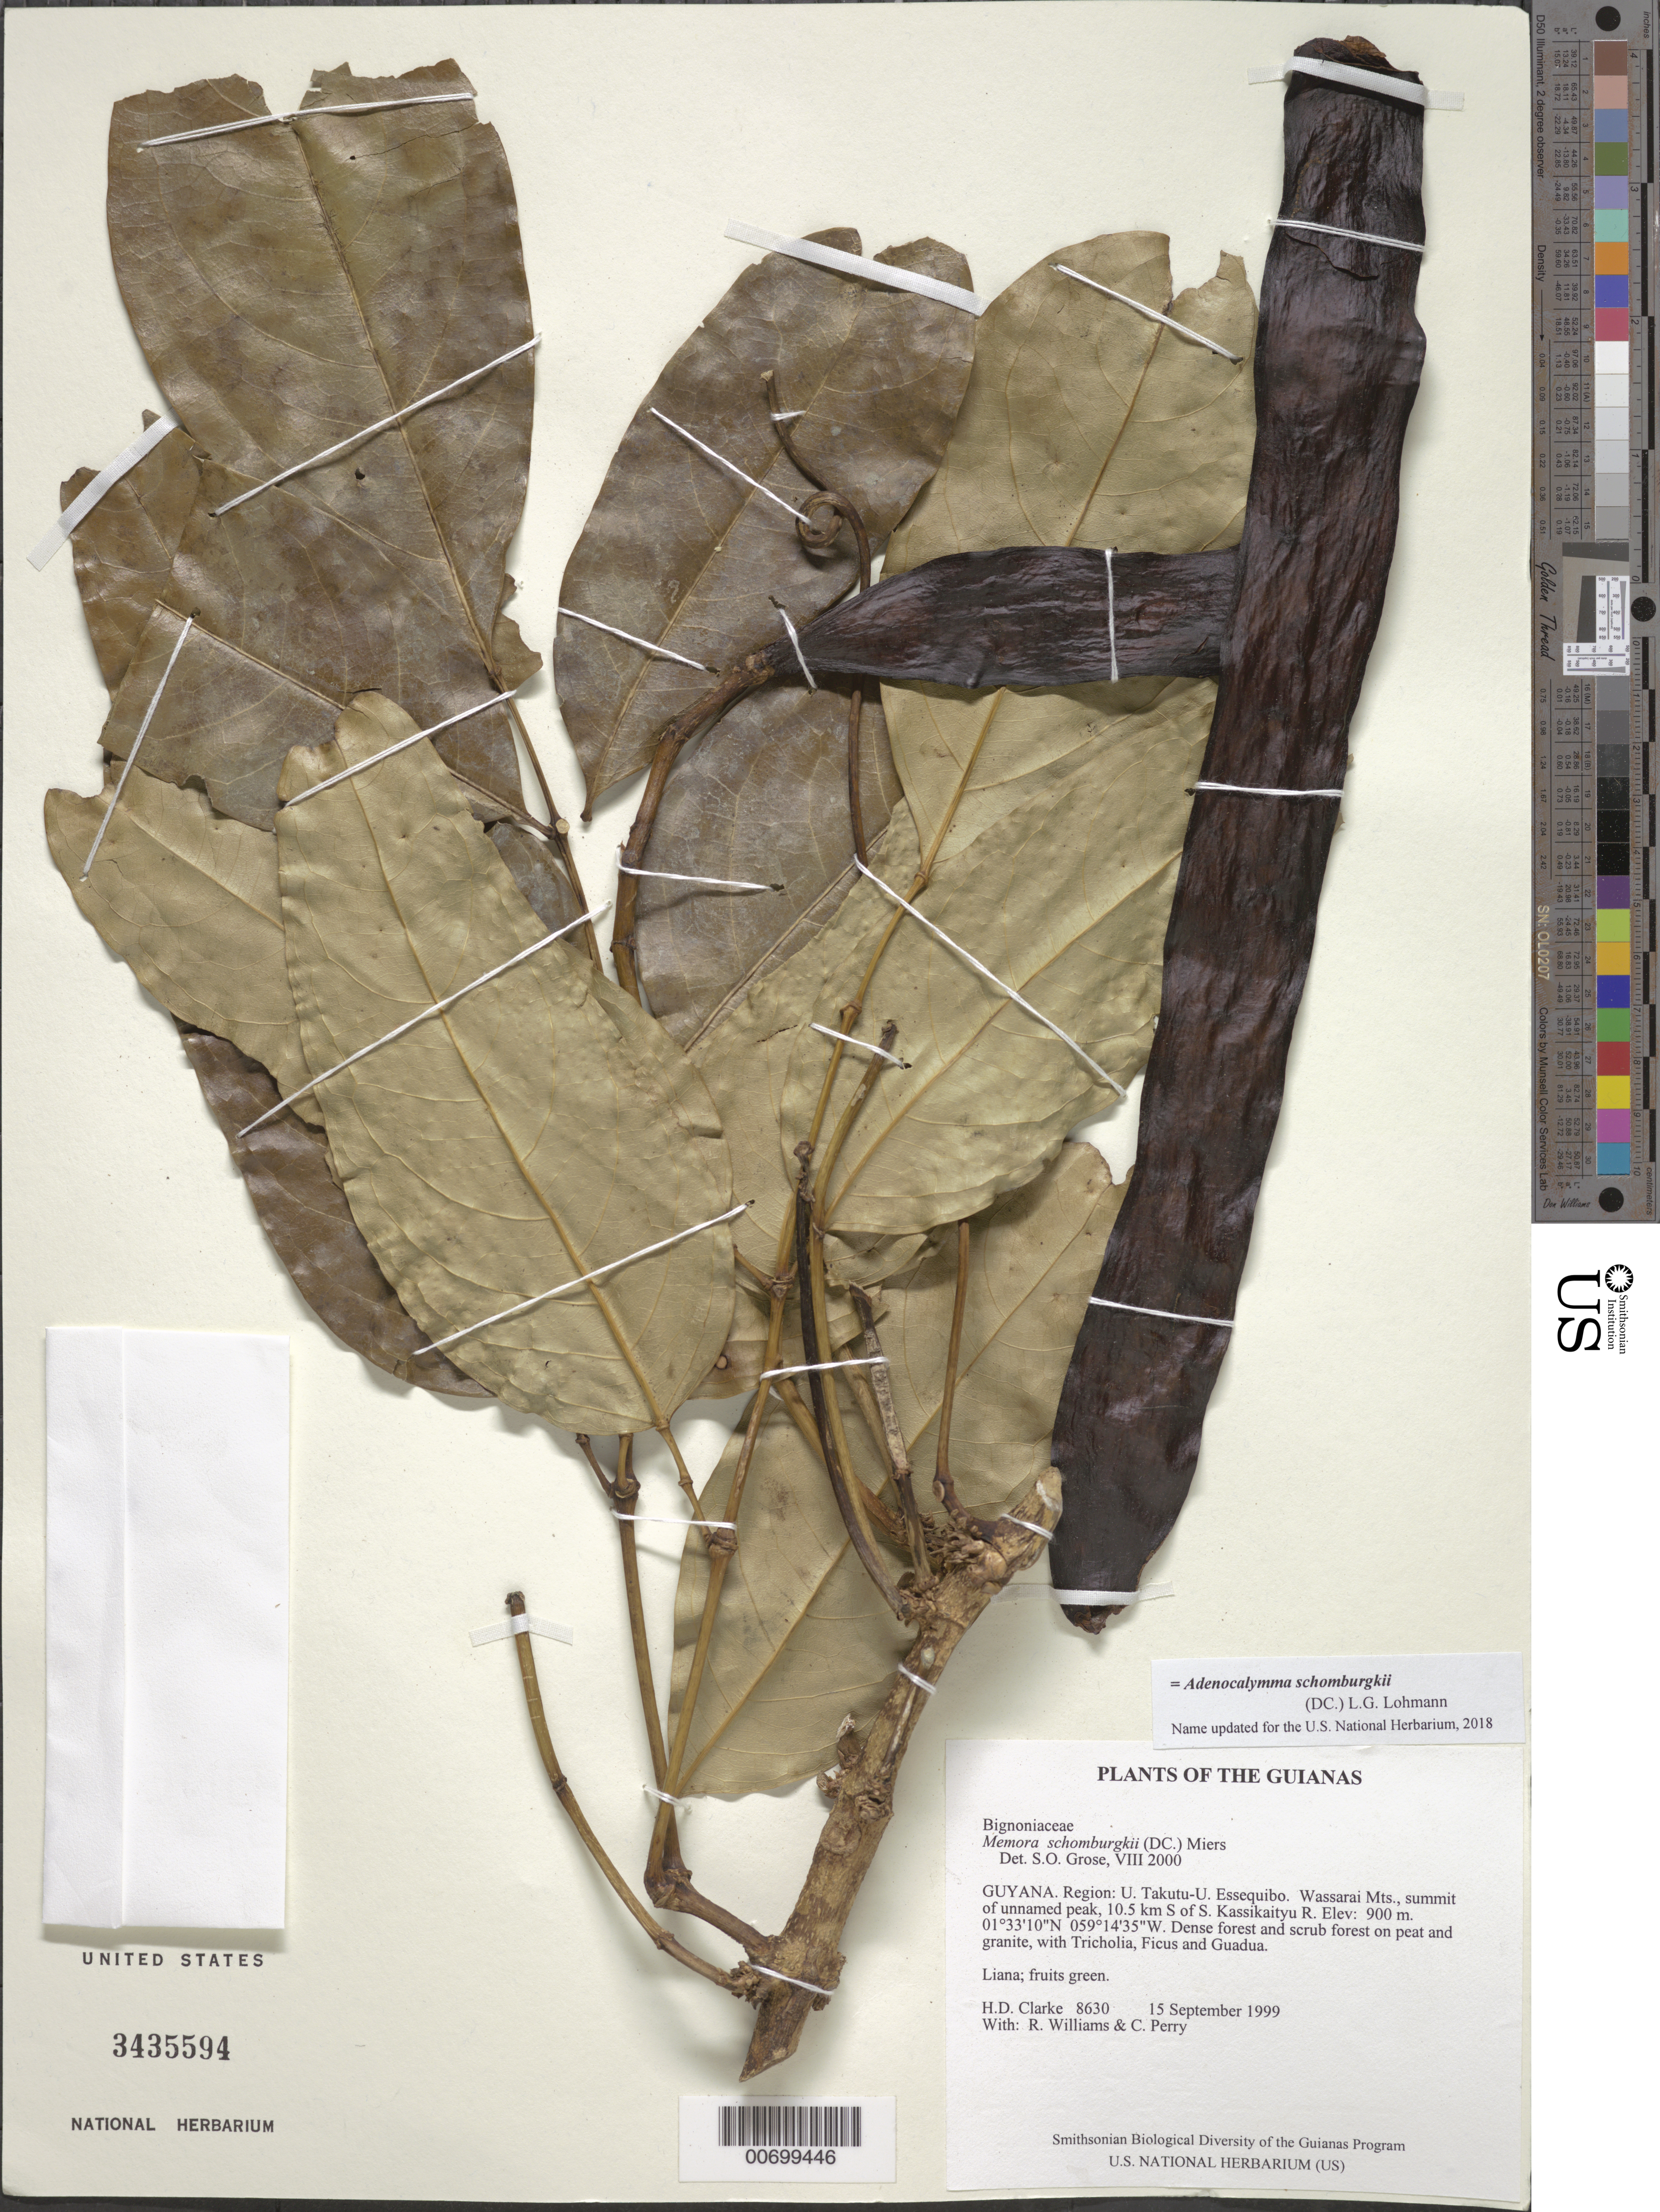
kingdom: Plantae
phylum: Tracheophyta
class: Magnoliopsida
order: Lamiales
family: Bignoniaceae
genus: Adenocalymma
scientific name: Adenocalymma schomburgkii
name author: (DC.) L.G. Lohmann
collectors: H. D. Clarke, R. Williams & C. Perry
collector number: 8630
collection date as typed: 15 September 1999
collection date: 1999-09-15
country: Guyana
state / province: U. Takutu-U. Essequibo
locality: Wassarai Mts., summit of unnamed peak, 10.5 km S of S. Kassikaityu R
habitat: Dense forest and scrub forest on peat and granite, with Tricholia, Ficus and Guadua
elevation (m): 900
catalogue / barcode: US 3435594